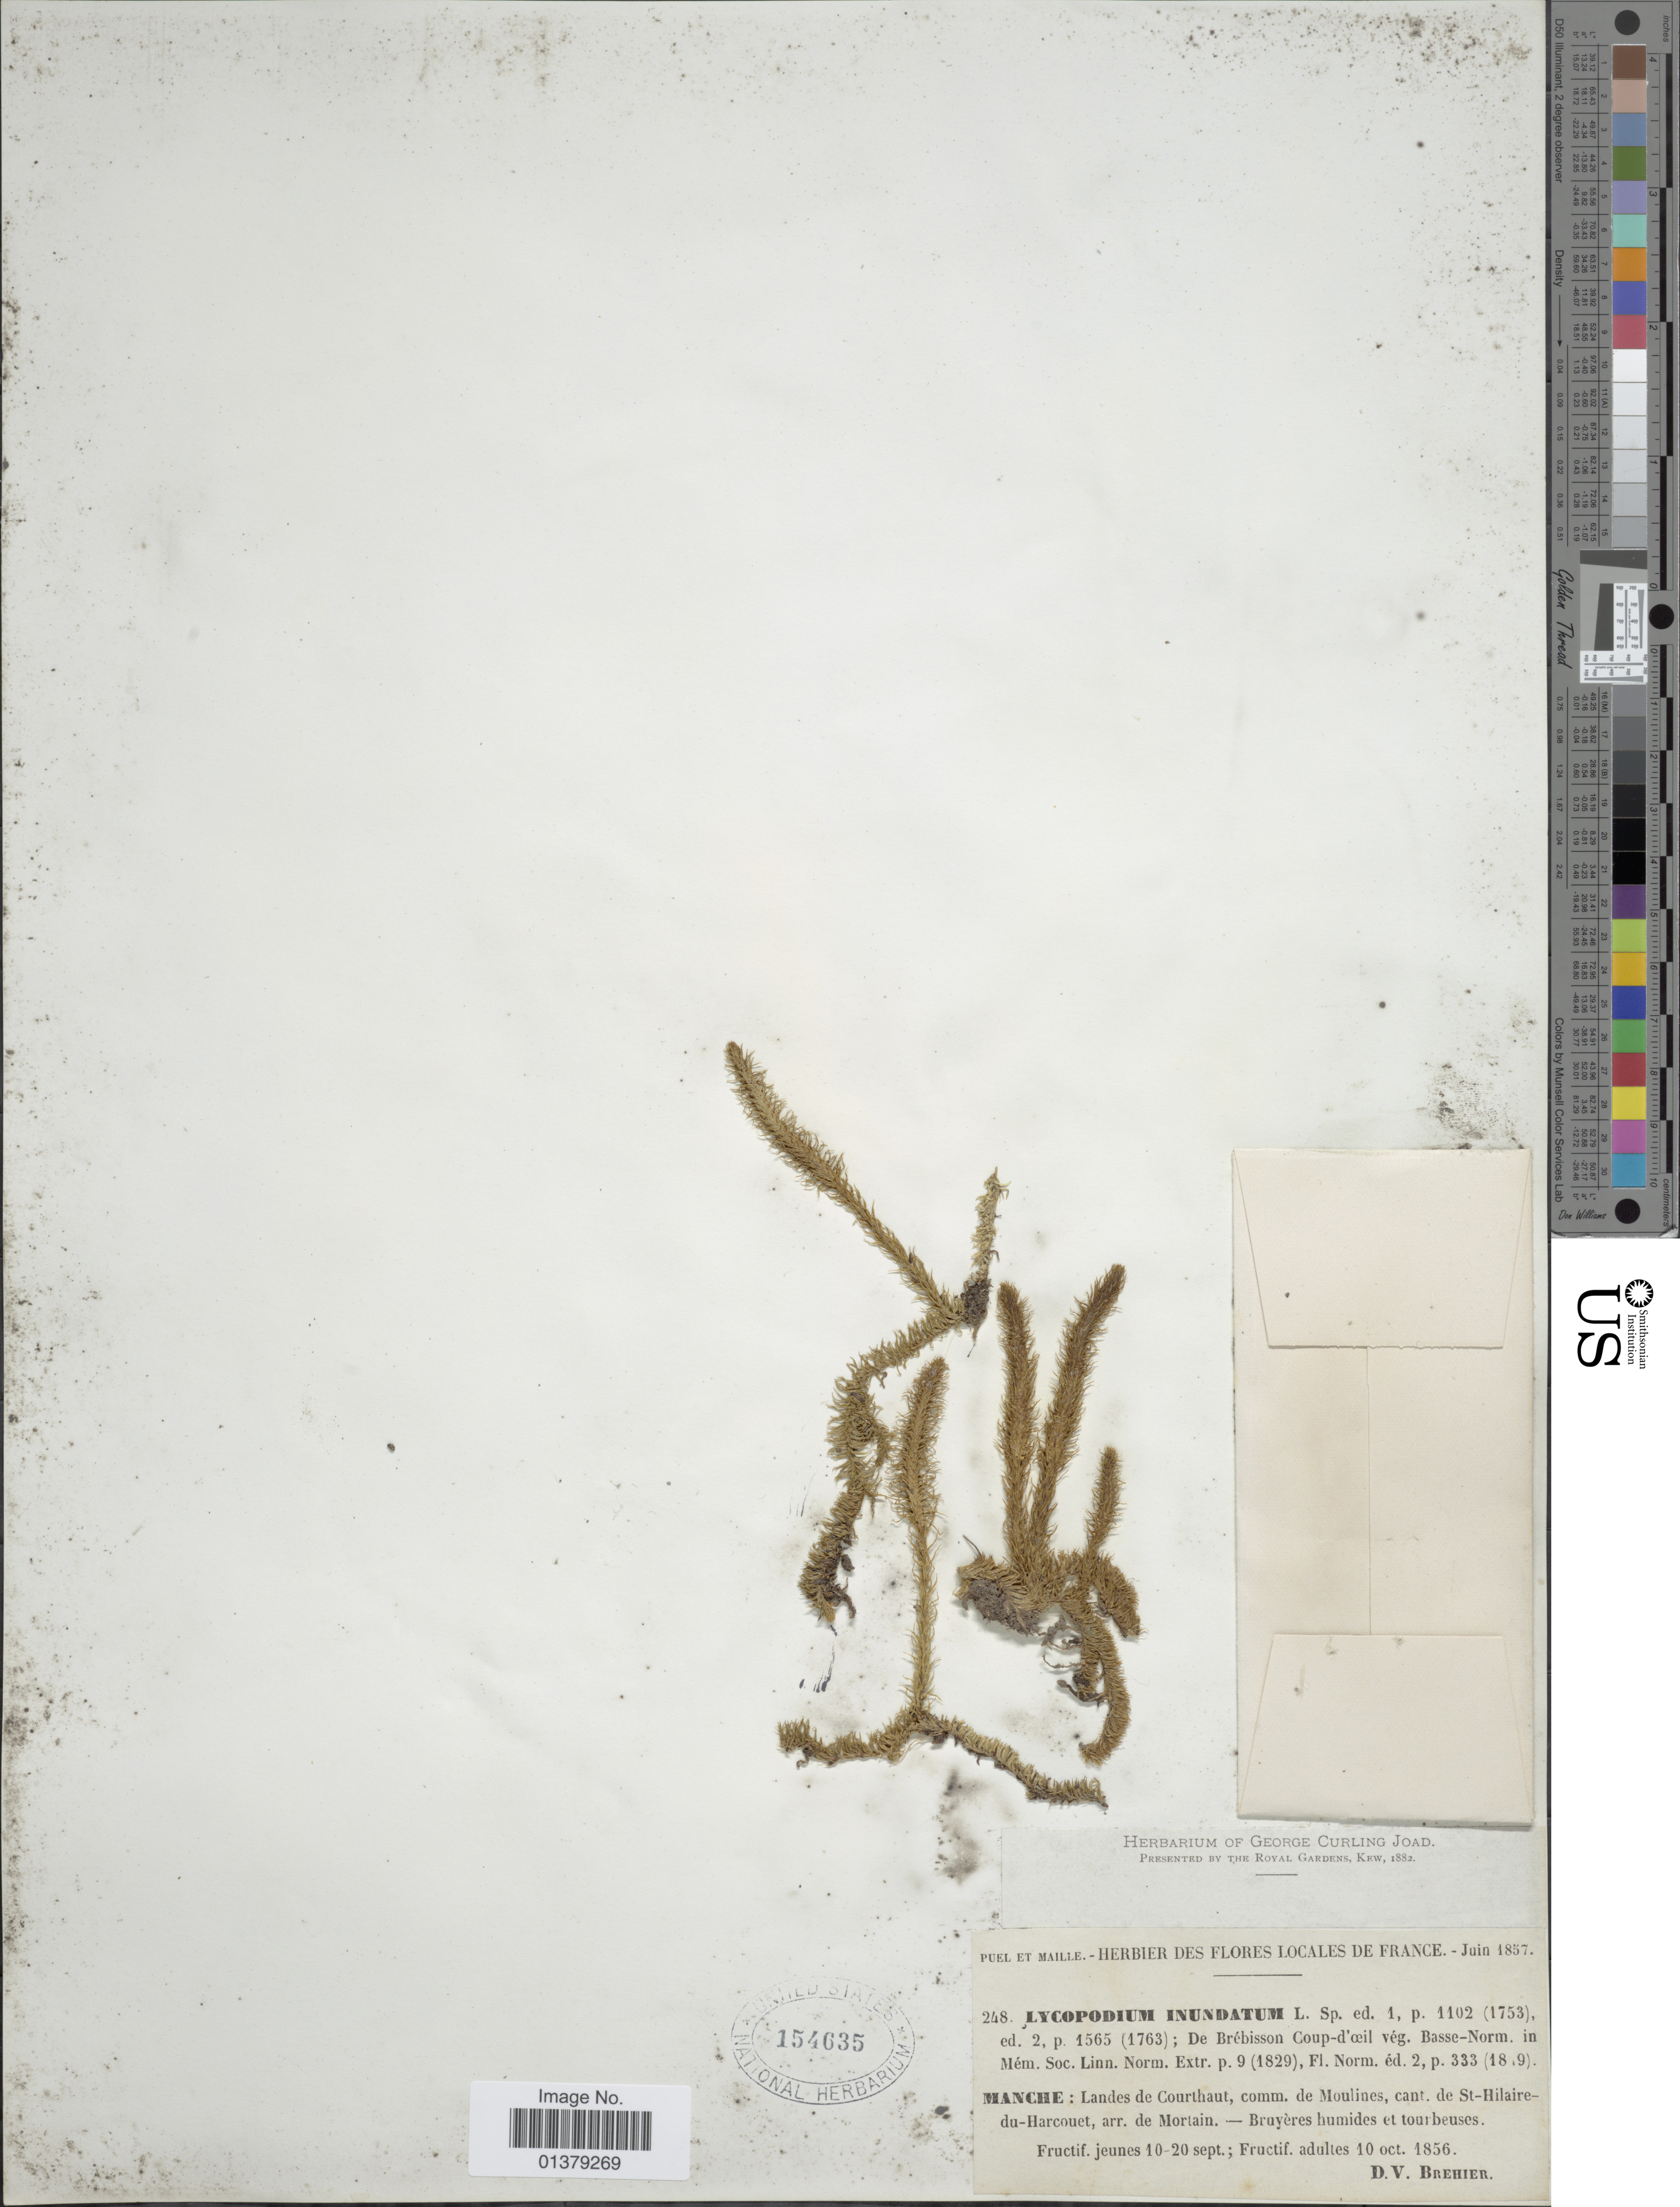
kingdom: Plantae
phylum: Tracheophyta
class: Lycopodiopsida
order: Lycopodiales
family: Lycopodiaceae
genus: Lycopodiella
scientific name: Lycopodiella inundata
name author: (L.) Holub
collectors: D. Brehier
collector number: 248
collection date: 1856-09-10/1856-10-10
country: France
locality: Manche: landes de Courthaut, comm de Moulines, cant de St-Hilaire-du-Harcouet, arr de Mortain - Bruyères humides et tourbeuses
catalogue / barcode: US 154635